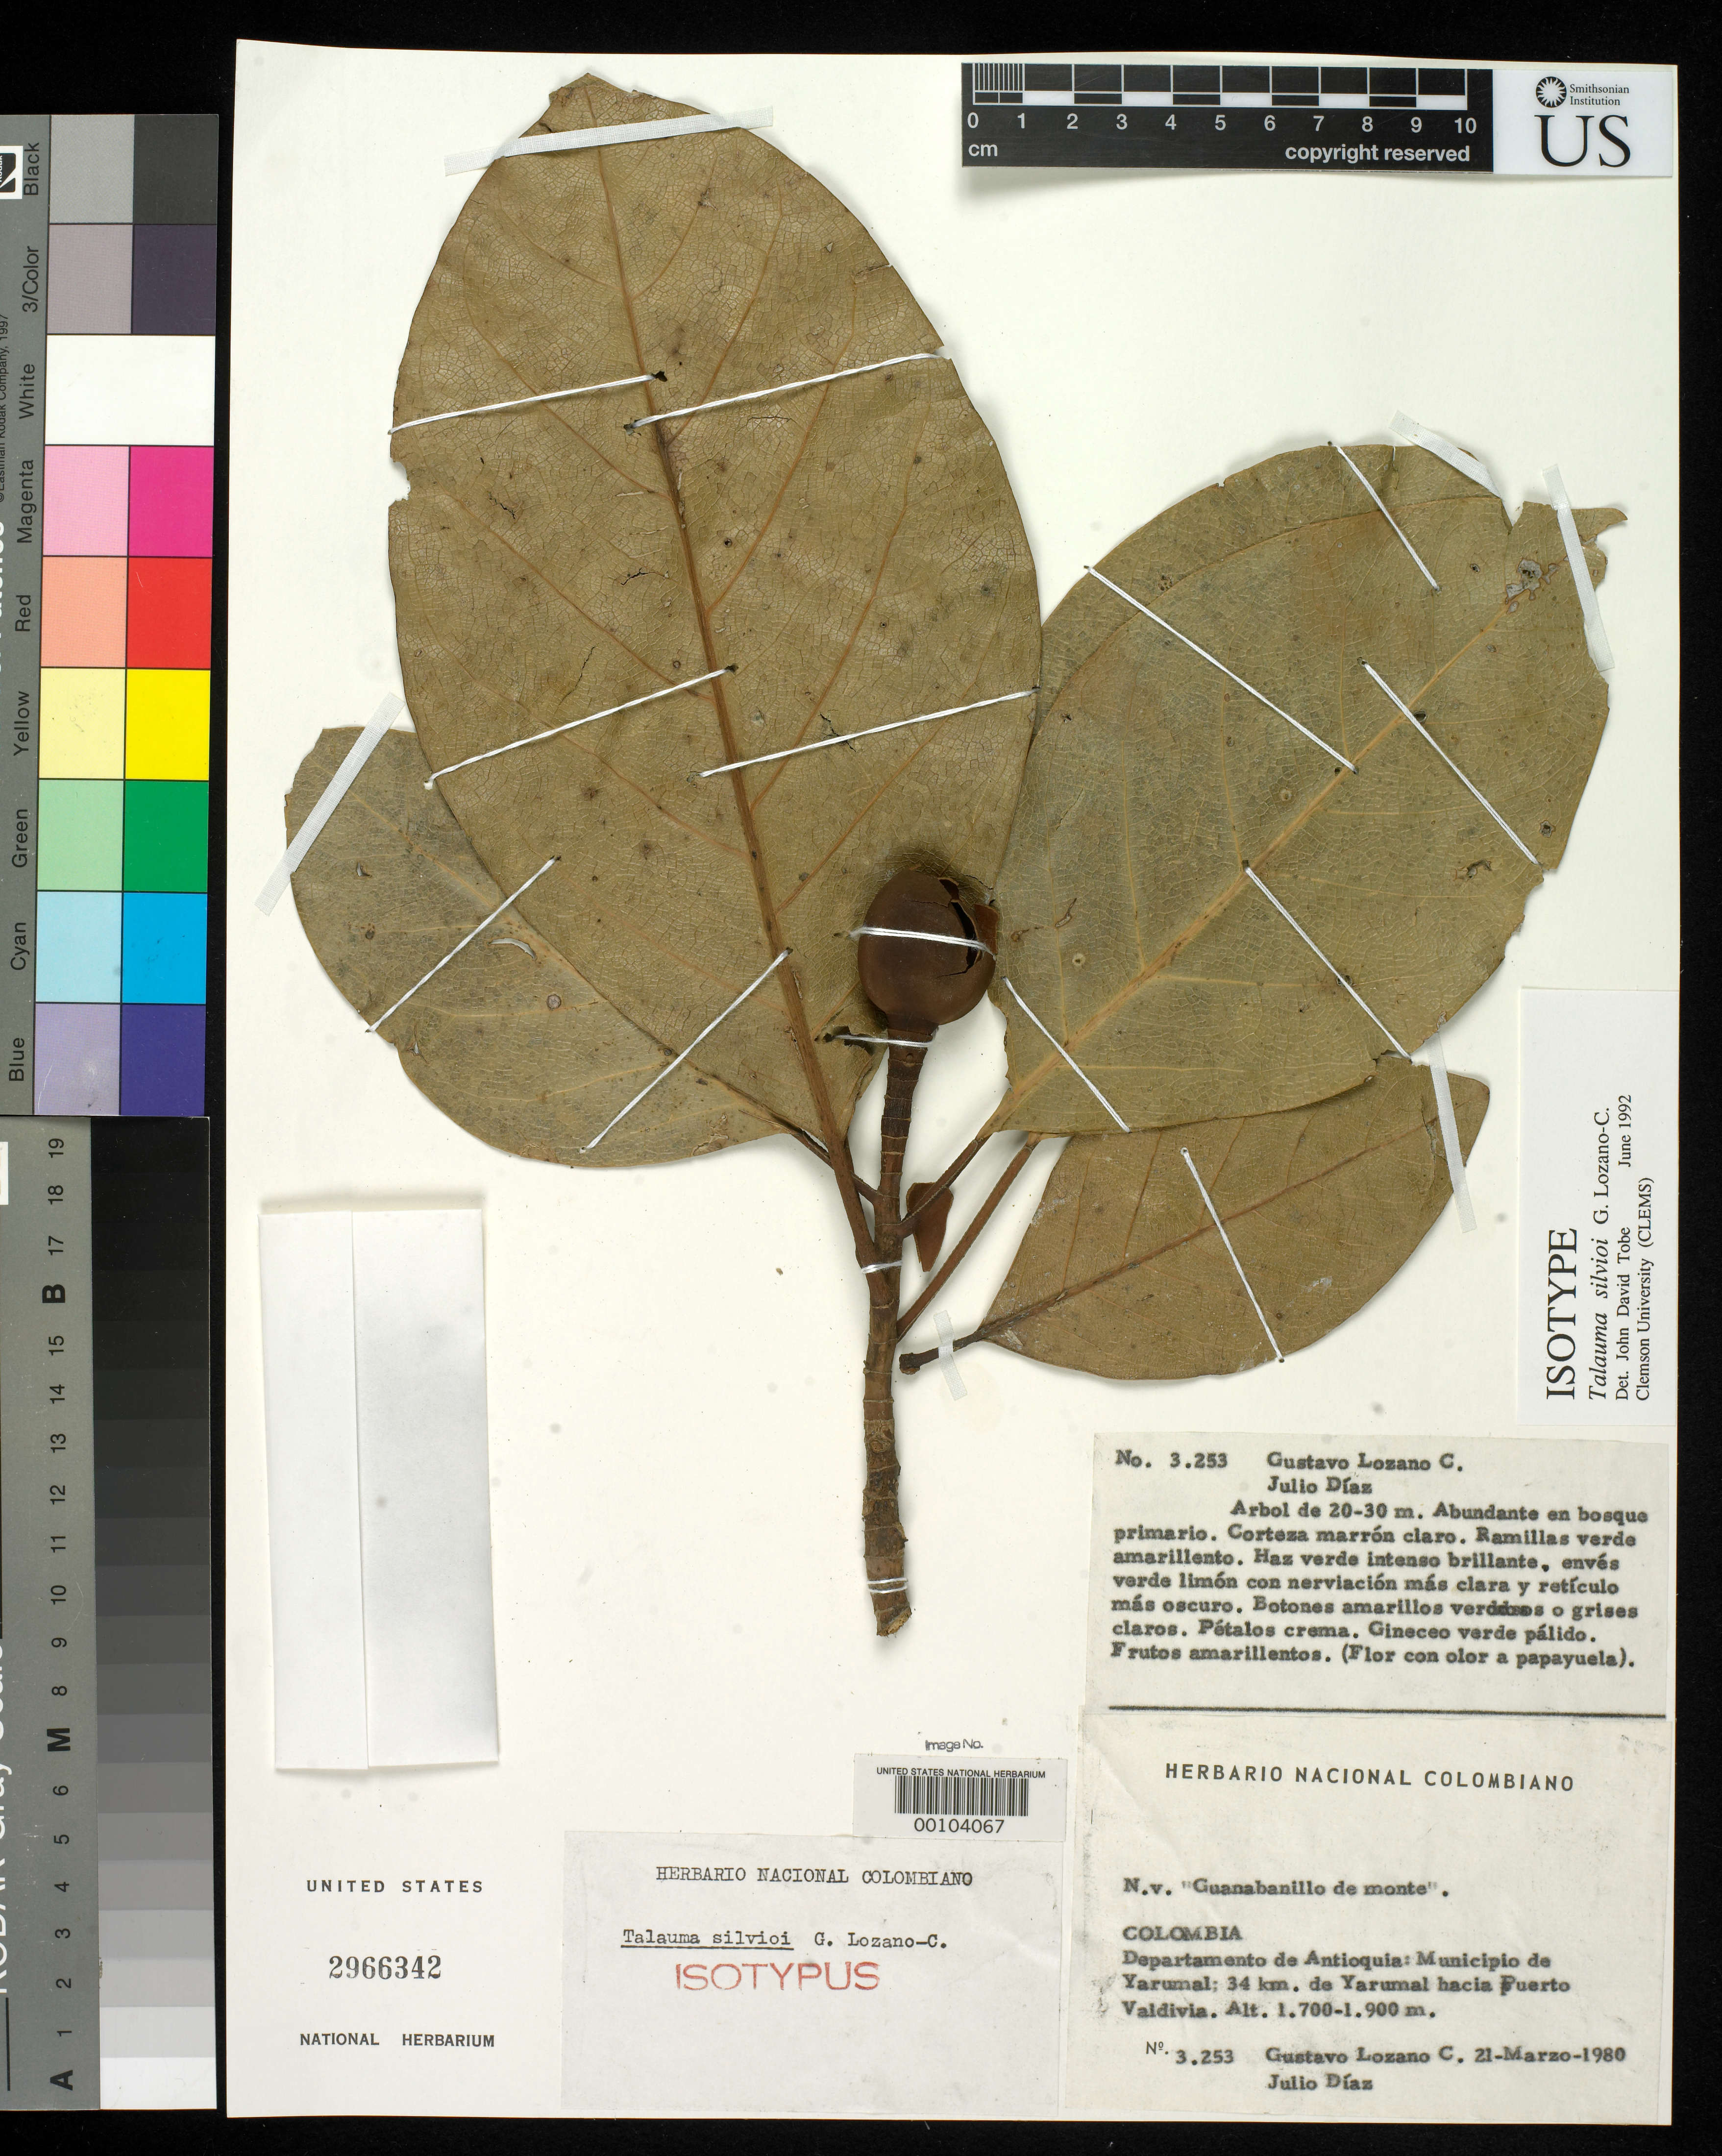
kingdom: Plantae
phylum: Tracheophyta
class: Magnoliopsida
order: Magnoliales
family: Magnoliaceae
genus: Talauma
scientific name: Talauma silvioi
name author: Lozano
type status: Isotype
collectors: G. Lozano-Contreras & J. Diaz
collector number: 3253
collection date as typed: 21 Mar 1980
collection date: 1980-03-21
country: Colombia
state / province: Antioquia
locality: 34 km de Yarumal Hacia Puerto Valdivia.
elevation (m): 1700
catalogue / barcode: US 2966342